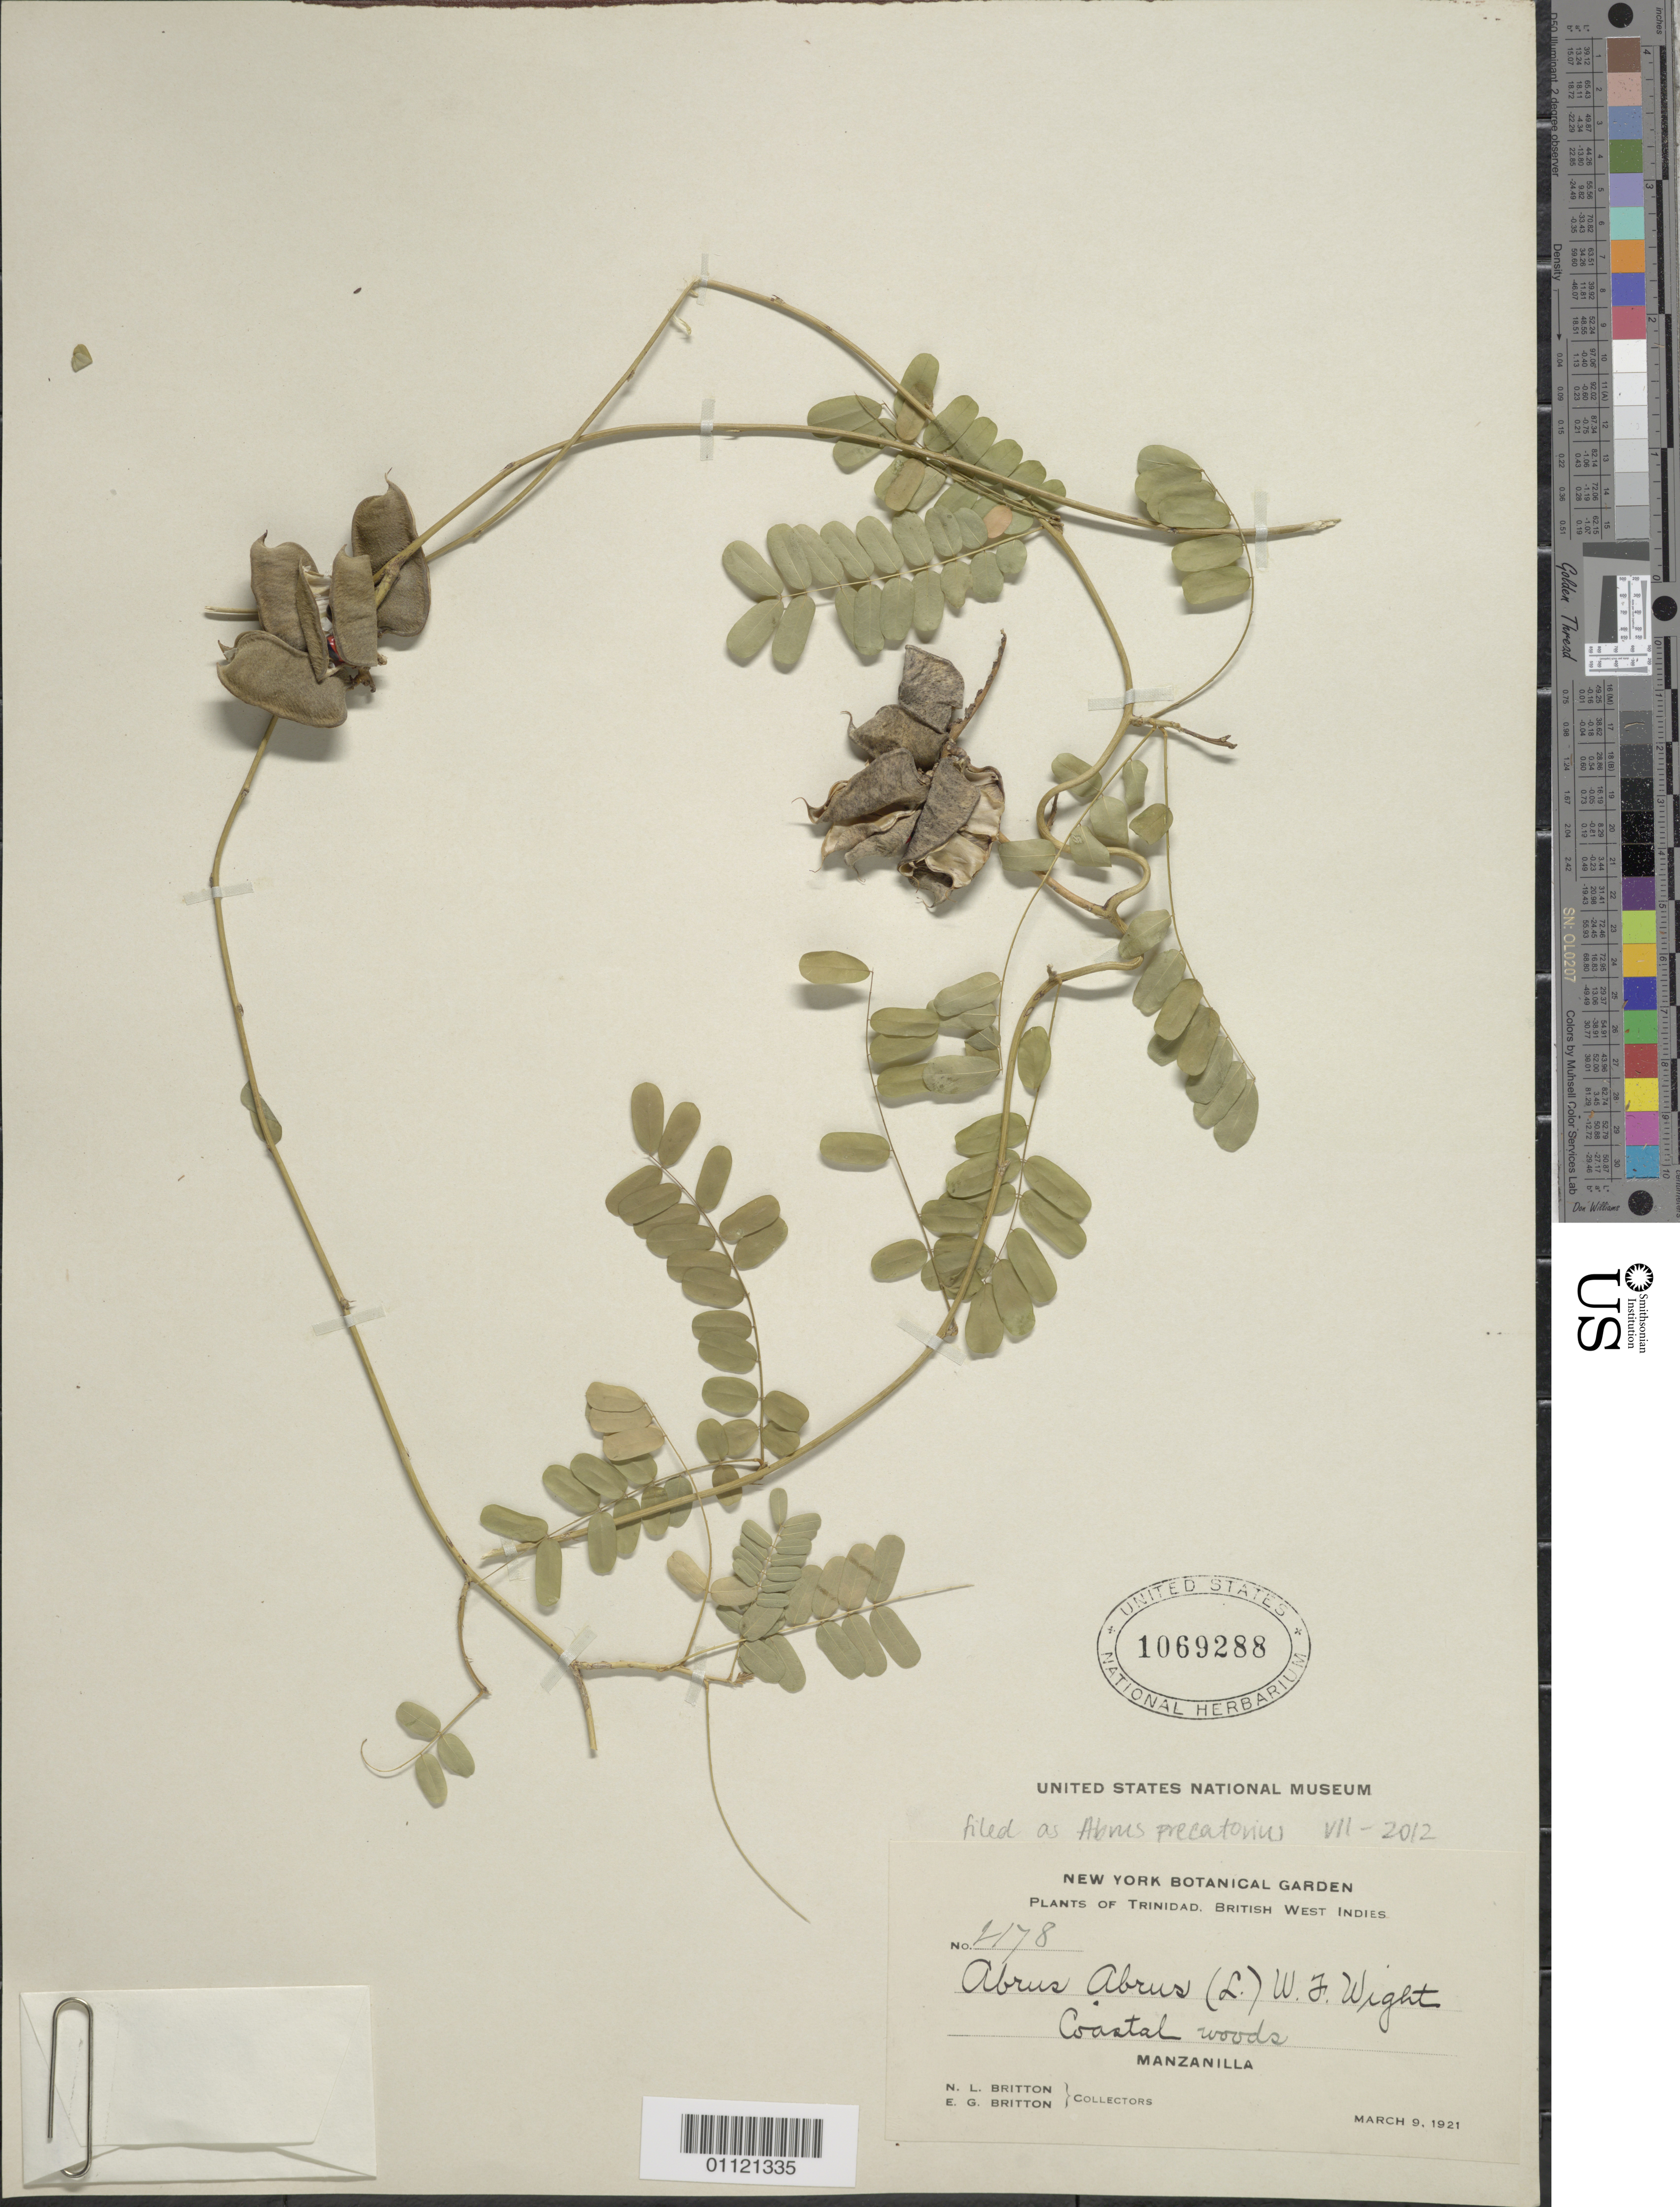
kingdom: Plantae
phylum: Tracheophyta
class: Magnoliopsida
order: Fabales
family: Fabaceae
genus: Abrus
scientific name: Abrus precatorius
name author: L.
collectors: N. Britton & E. G. Britton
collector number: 2178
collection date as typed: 09 Mar 1921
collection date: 1921-03-09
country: Trinidad and Tobago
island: Trinidad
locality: Manzanilla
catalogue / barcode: US 1069288